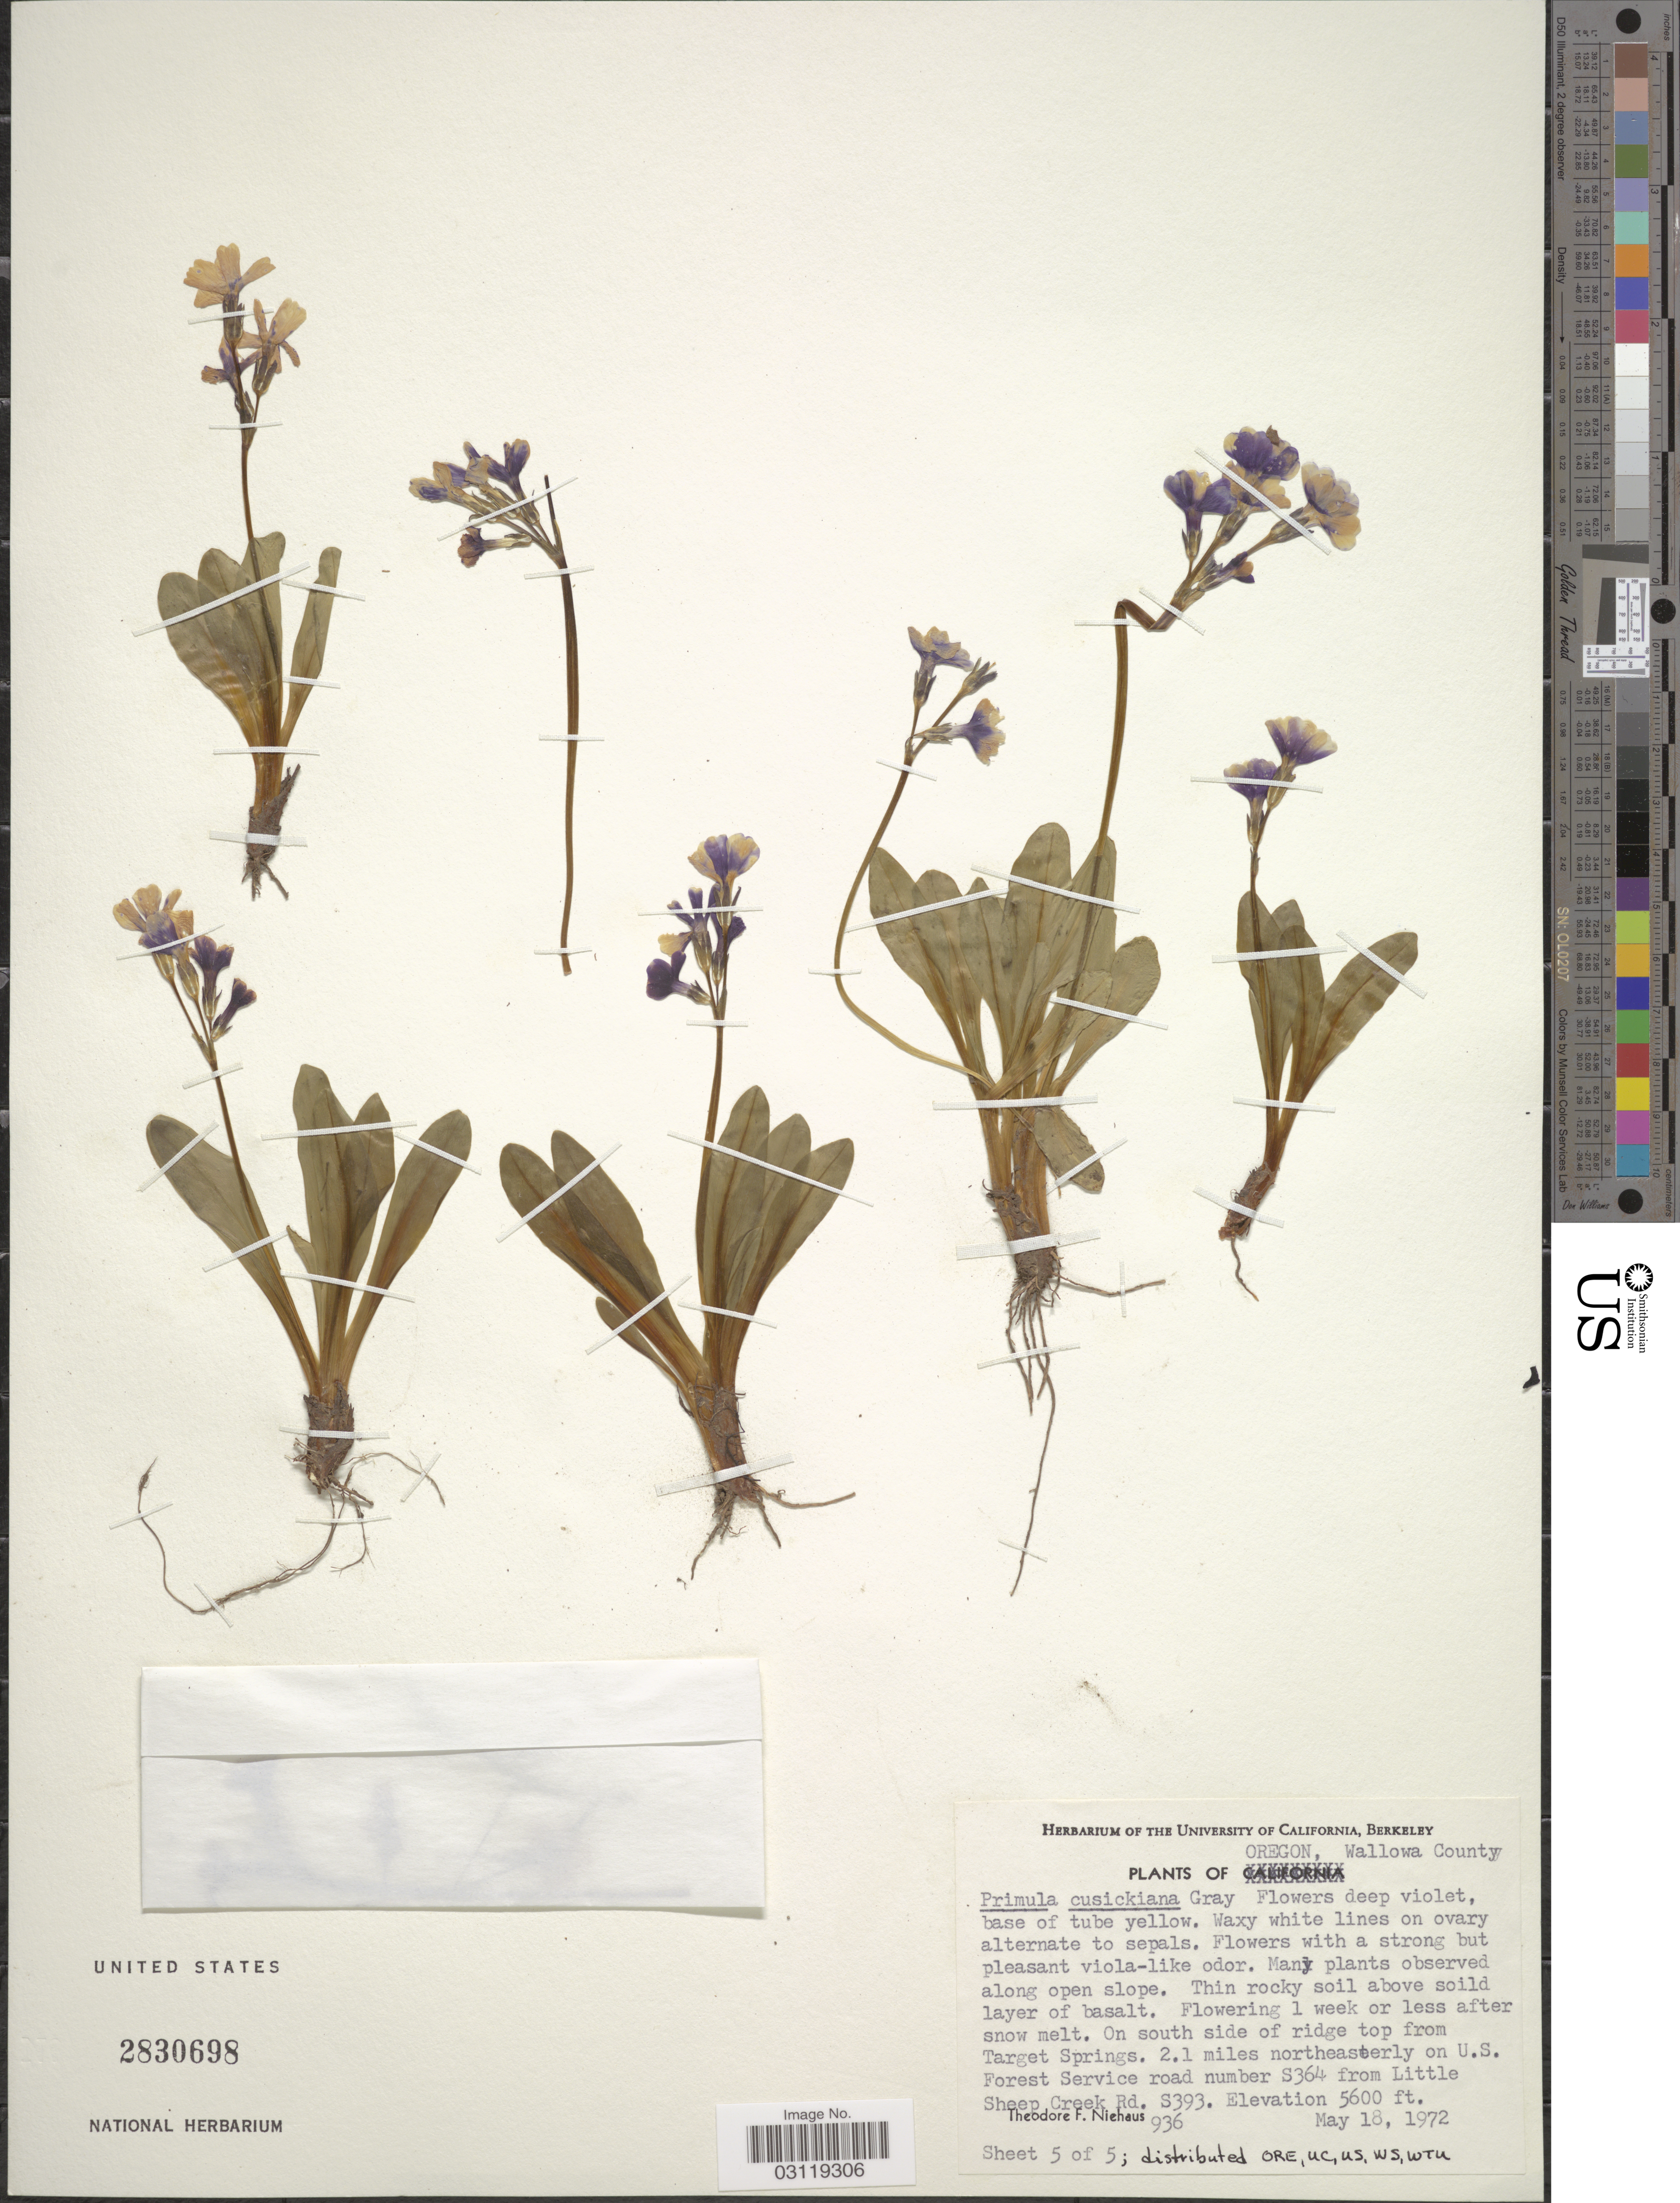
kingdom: Plantae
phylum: Tracheophyta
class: Magnoliopsida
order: Ericales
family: Primulaceae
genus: Primula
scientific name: Primula cusickiana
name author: (A. Gray) A. Gray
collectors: T. F. Niehaus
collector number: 936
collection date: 1972-05-18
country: United States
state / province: Oregon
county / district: Wallowa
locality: Wallowa County. On south side of ridge top from Target Springs. 2.1. miles northeasterly on U.S. Forest Service road number S364 from Little Sheep Creek Rd. S393.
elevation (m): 1707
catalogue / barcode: US 2830698